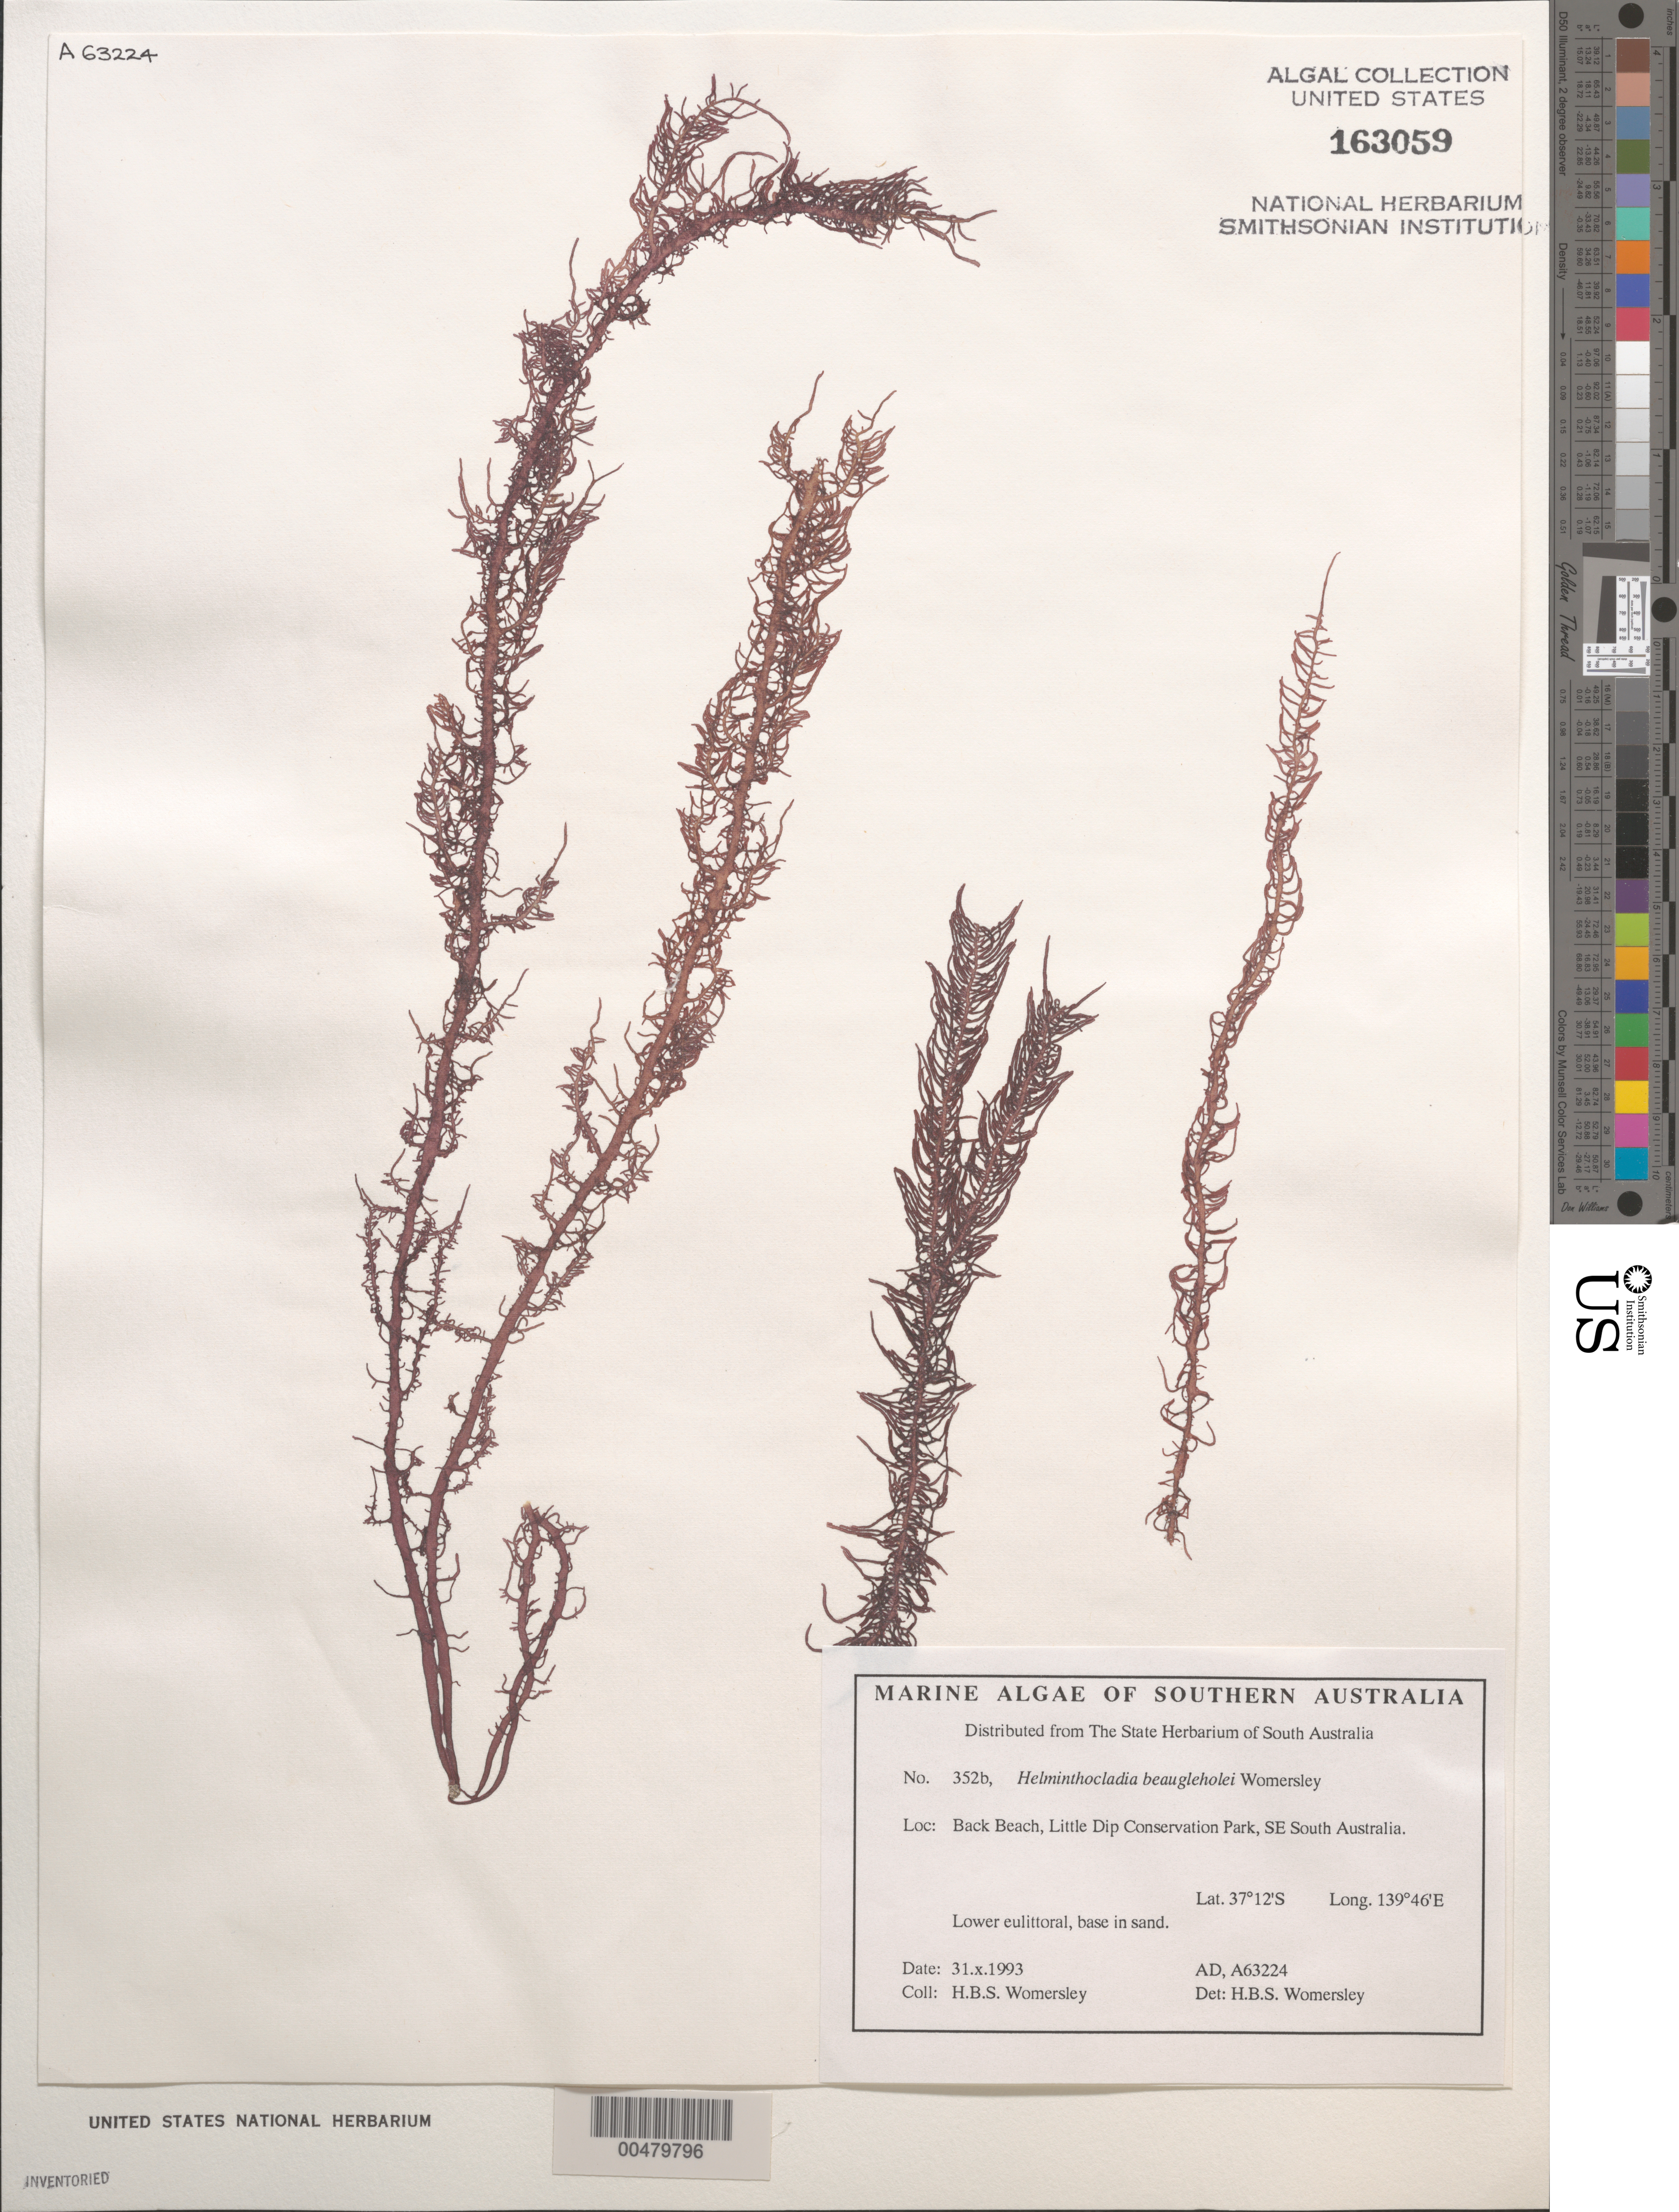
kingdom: Plantae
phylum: Rhodophyta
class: Florideophyceae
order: Nemaliales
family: Liagoraceae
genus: Helminthocladia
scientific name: Helminthocladia beaugleholei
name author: Womersley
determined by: Womersley, H. B. S.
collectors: H. B. S. Womersley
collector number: Ad A63224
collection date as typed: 31 Oct 1993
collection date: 1993-10-31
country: Australia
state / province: South Australia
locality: Back Beach, Little Dip Conservation Park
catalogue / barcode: US 163059